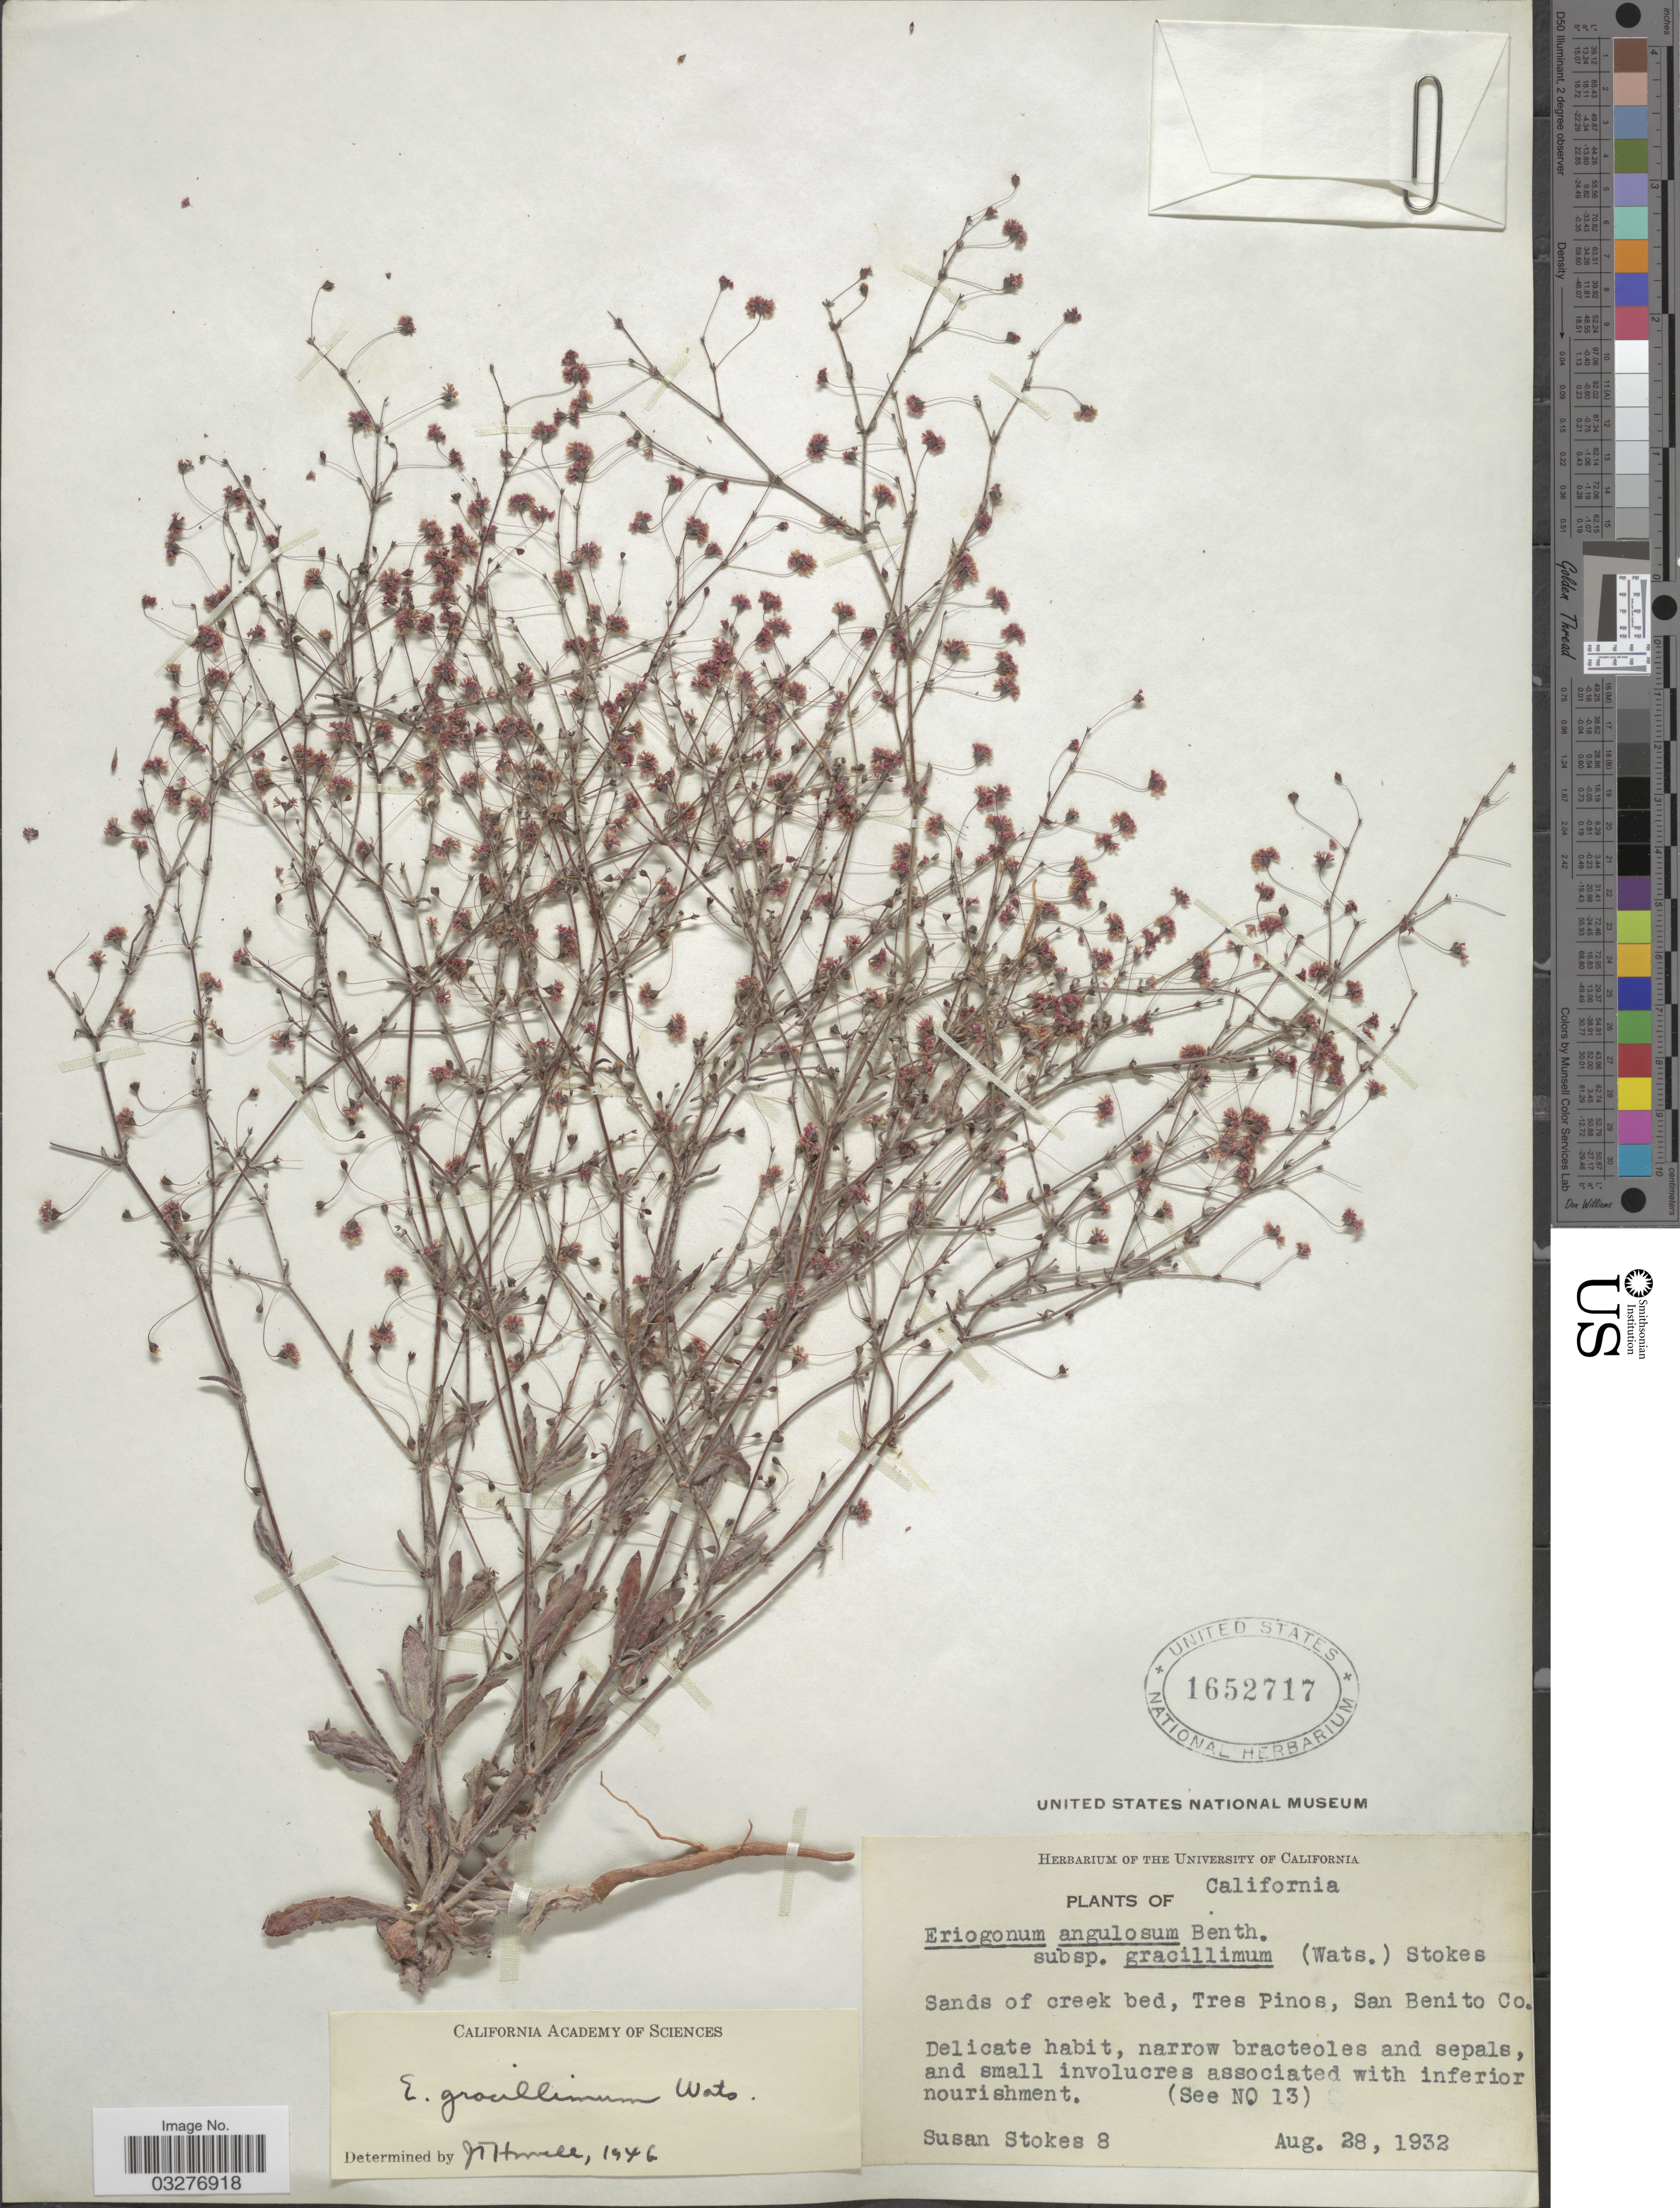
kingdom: Plantae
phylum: Tracheophyta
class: Magnoliopsida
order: Caryophyllales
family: Polygonaceae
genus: Eriogonum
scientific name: Eriogonum gracillimum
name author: S. Watson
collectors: S. G. Stokes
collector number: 8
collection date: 1932-08-28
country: United States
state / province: California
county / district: San Benito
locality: Sands of creek bed, Tres Pinos, San Benito Co.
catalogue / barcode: US 1652717